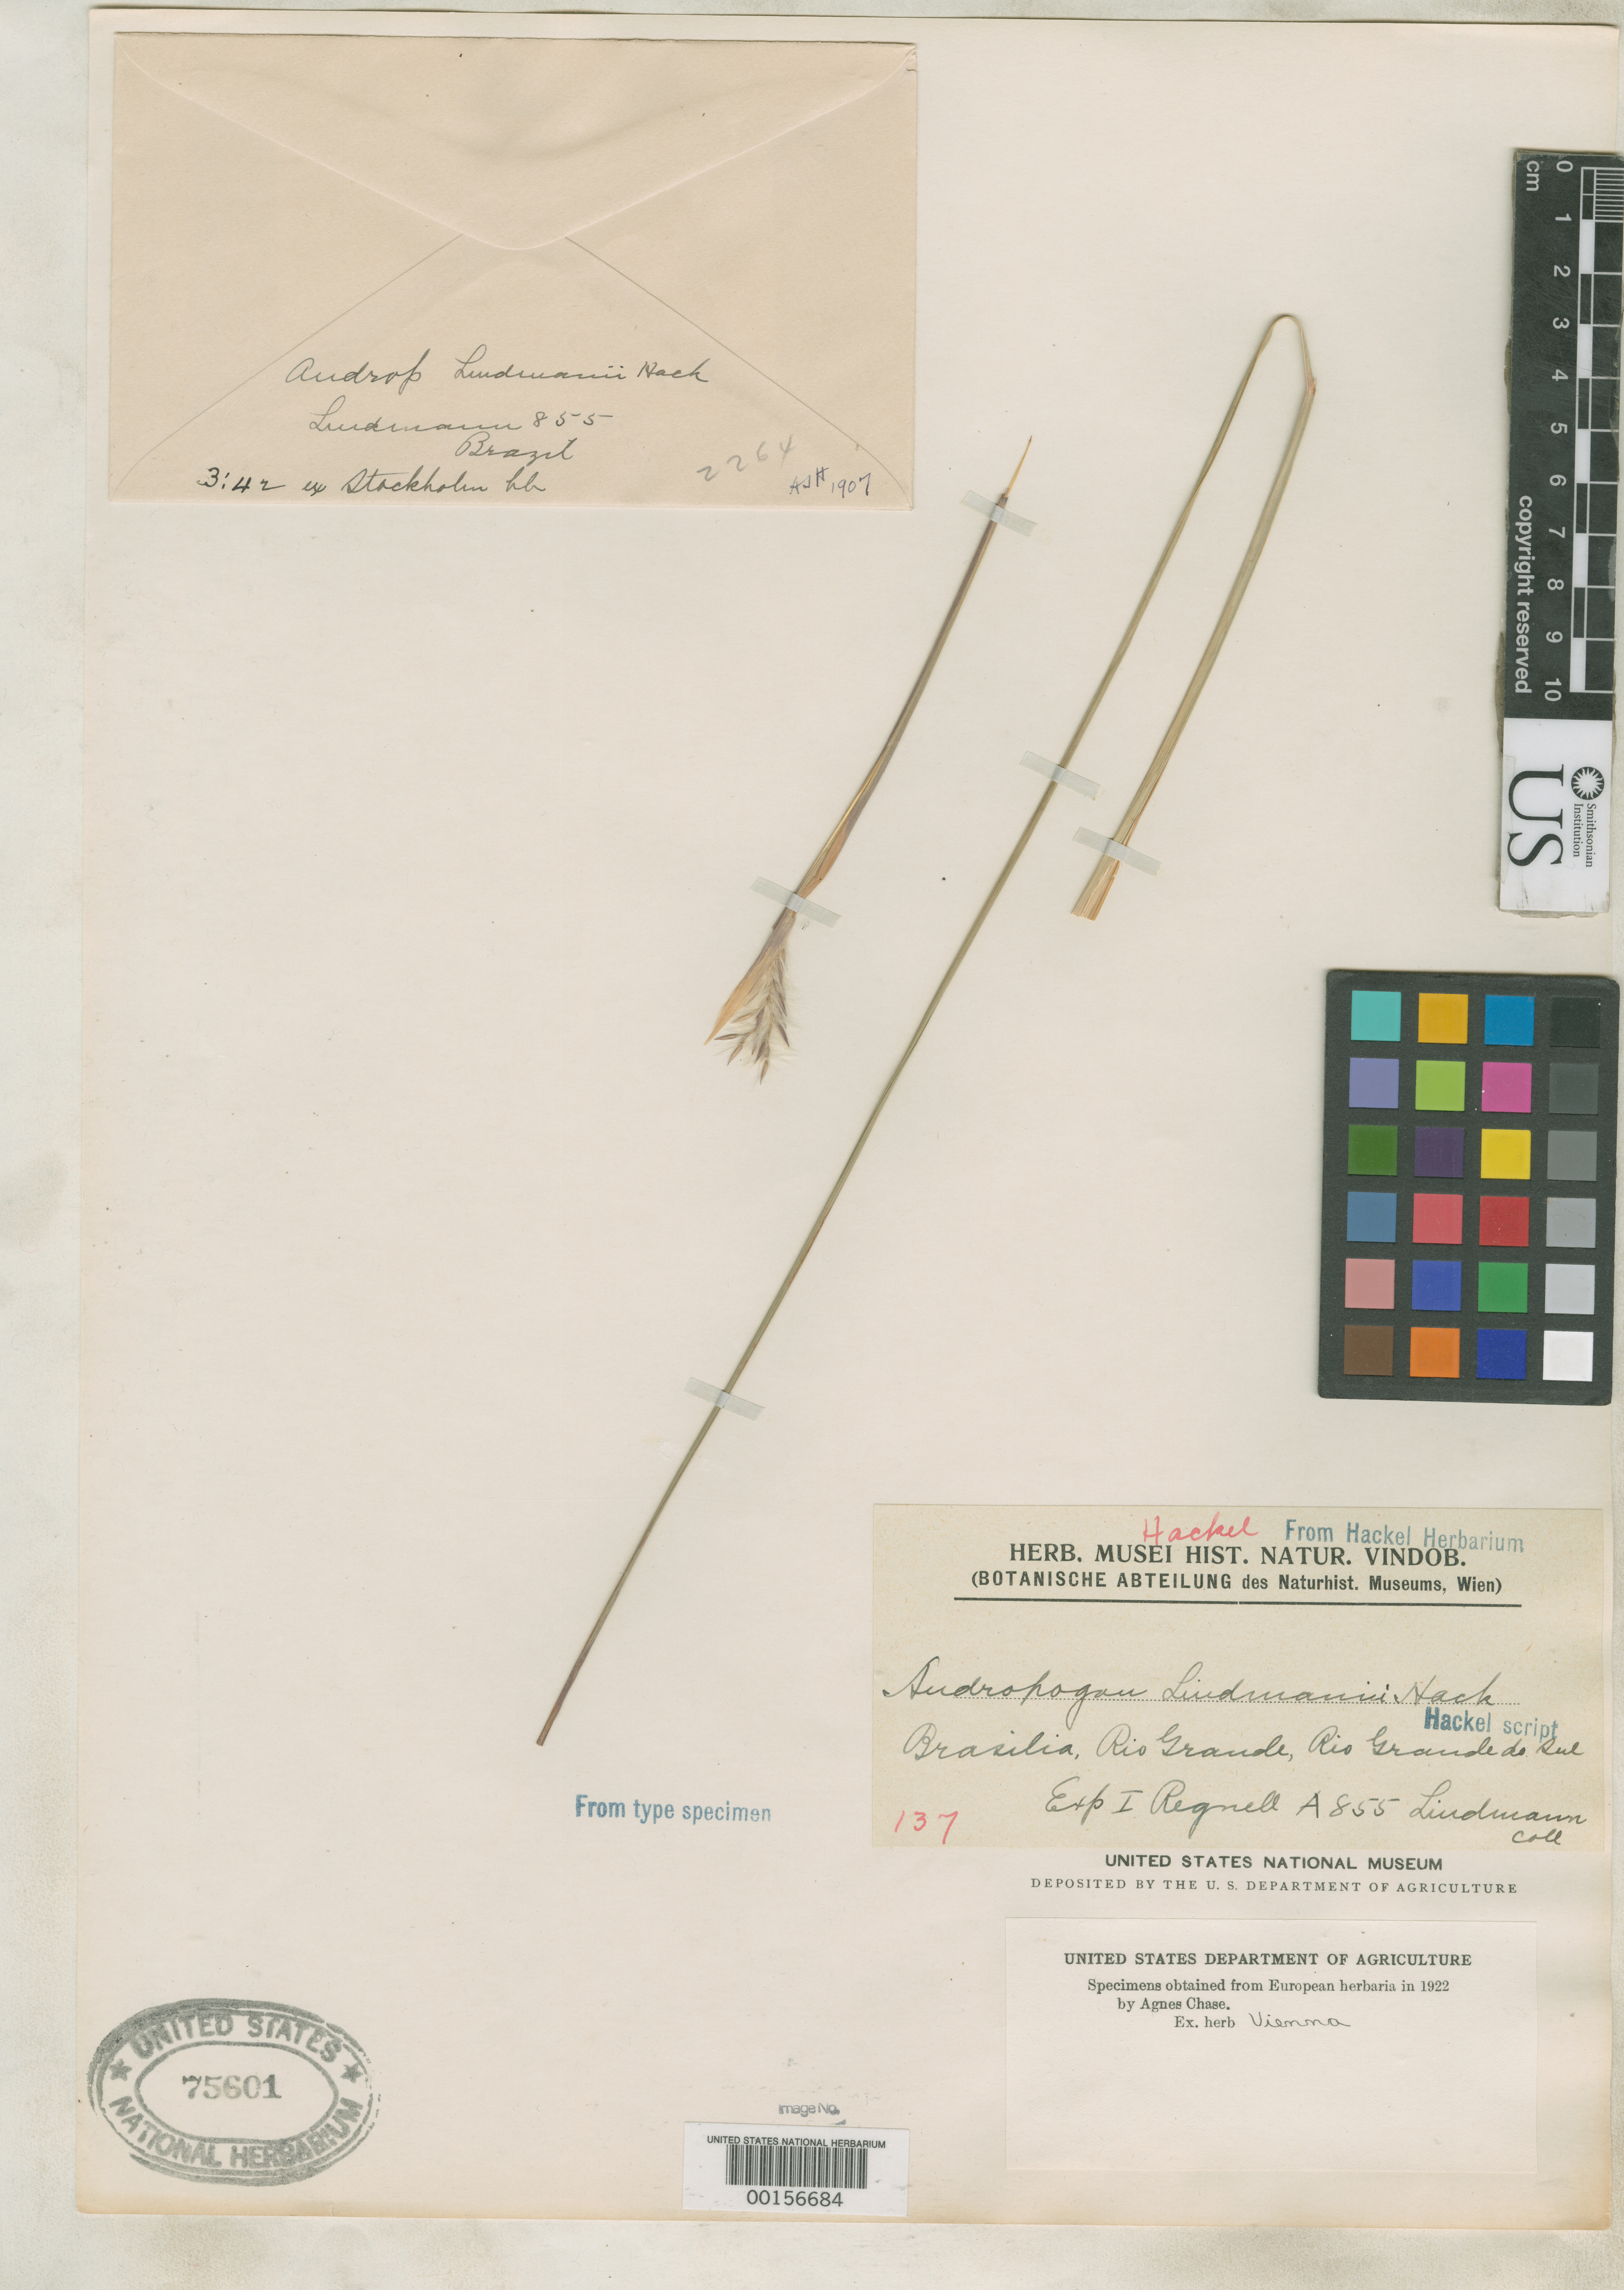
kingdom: Plantae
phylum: Tracheophyta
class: Liliopsida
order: Poales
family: Poaceae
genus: Andropogon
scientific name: Andropogon lindmanii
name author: Hack.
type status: Type Fragment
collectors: C. A. M. Lindman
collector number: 855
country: Brazil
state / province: Rio Grande do Sul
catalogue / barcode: US 75601